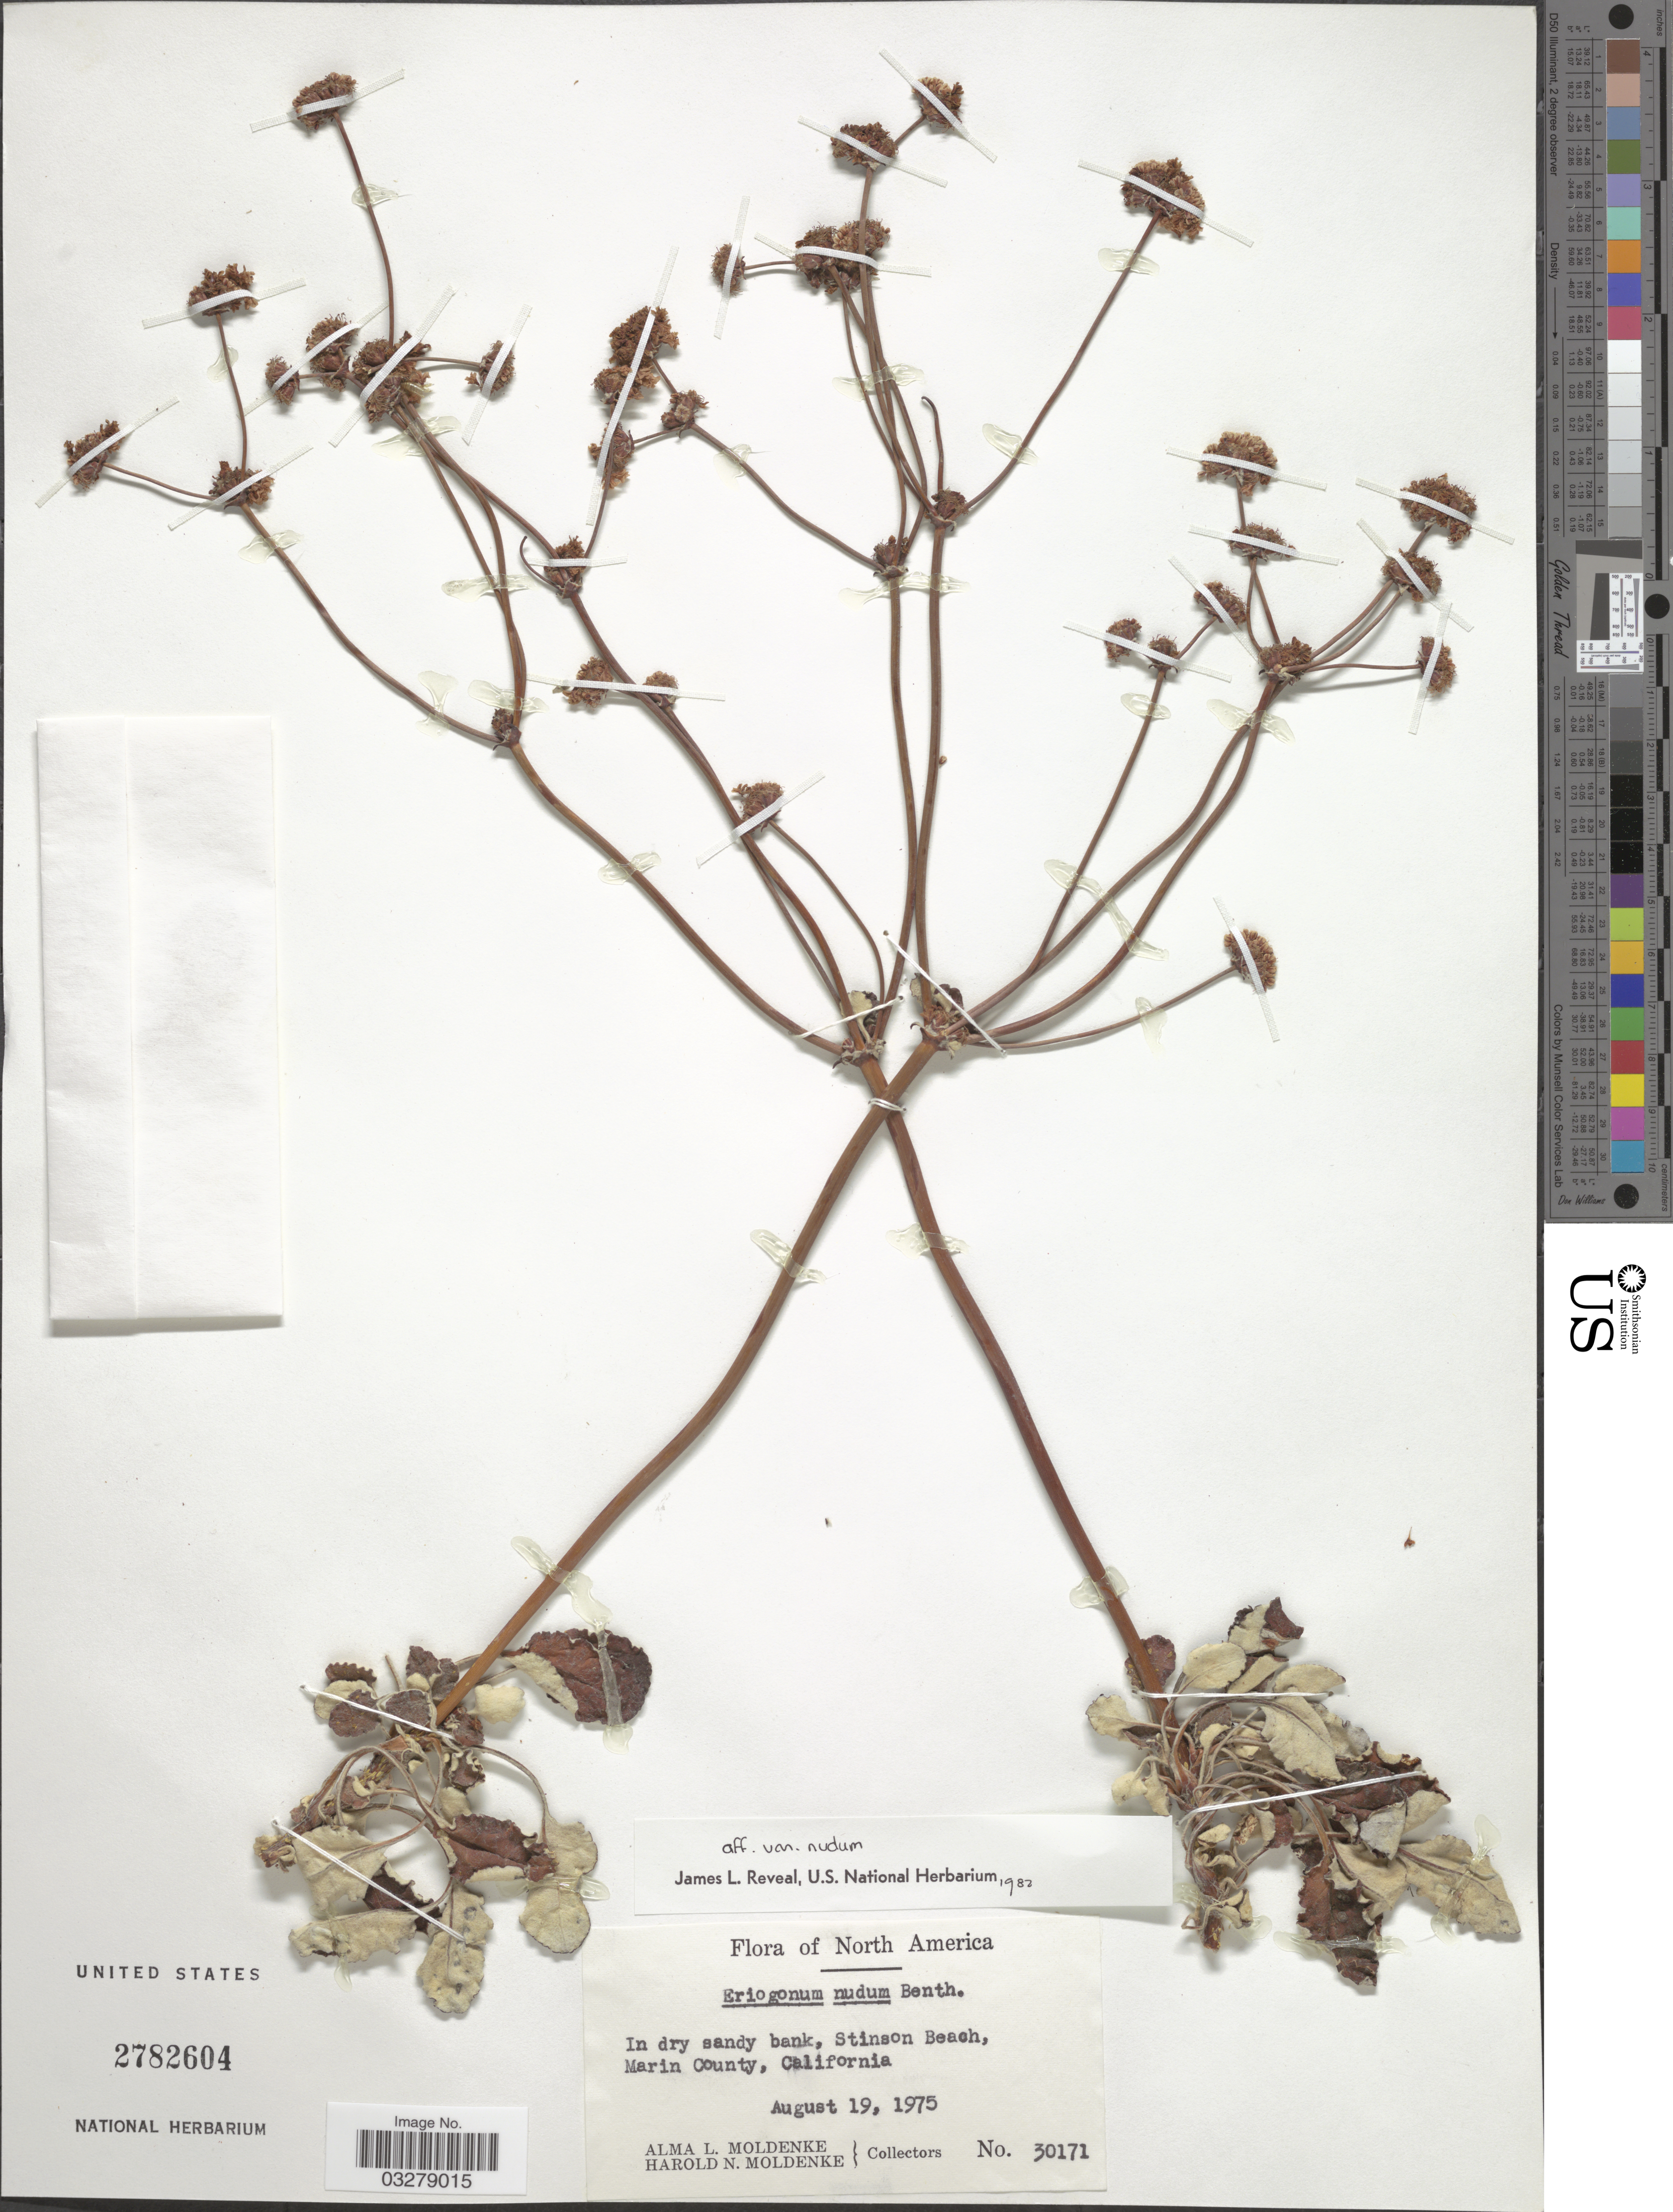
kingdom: Plantae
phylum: Tracheophyta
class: Magnoliopsida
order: Caryophyllales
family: Polygonaceae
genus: Eriogonum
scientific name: Eriogonum nudum var. nudum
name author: Douglas ex Benth.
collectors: A. L. Moldenke & H. N. Moldenke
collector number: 30171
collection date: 1975-08-19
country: United States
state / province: California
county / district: Marin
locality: Stinson Beach, Marin County.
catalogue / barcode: US 2782604